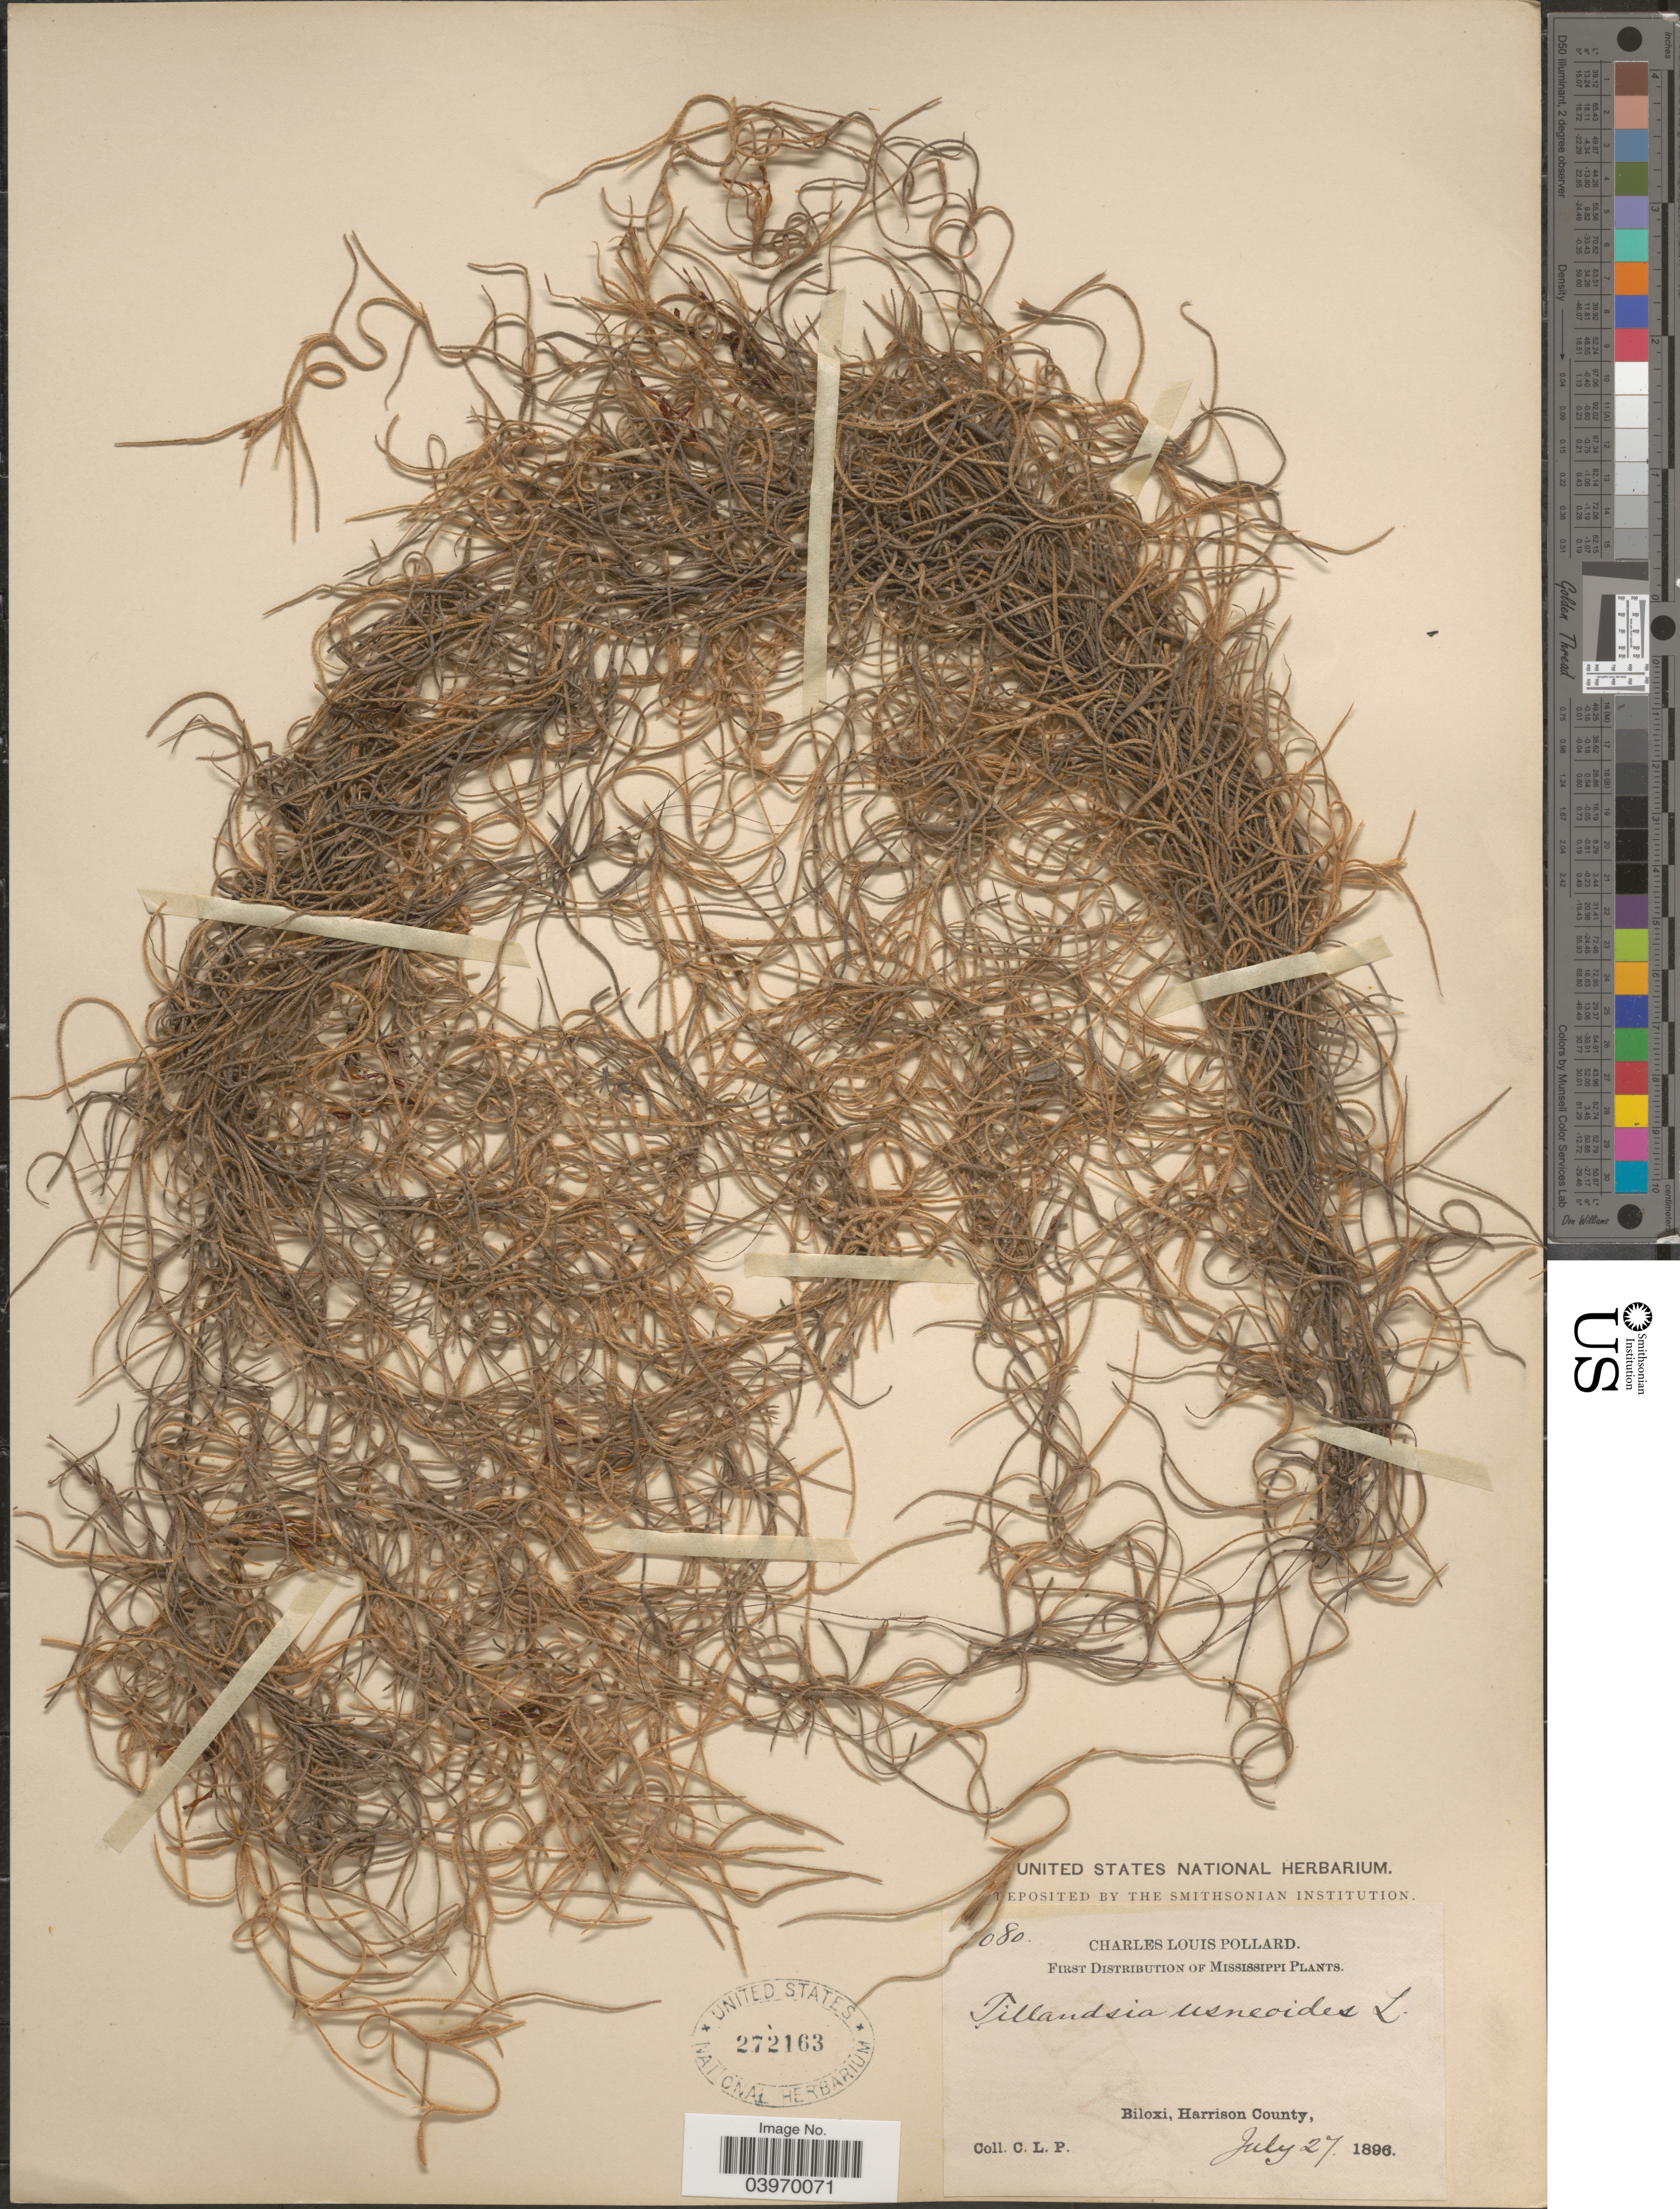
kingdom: Plantae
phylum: Tracheophyta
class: Liliopsida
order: Poales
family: Bromeliaceae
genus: Tillandsia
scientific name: Tillandsia usneoides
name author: (L.) L.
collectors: C. L. Pollard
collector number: !080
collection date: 1896-07-27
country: United States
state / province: Mississippi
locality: Biloxi, Harrison County.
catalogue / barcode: US 272163